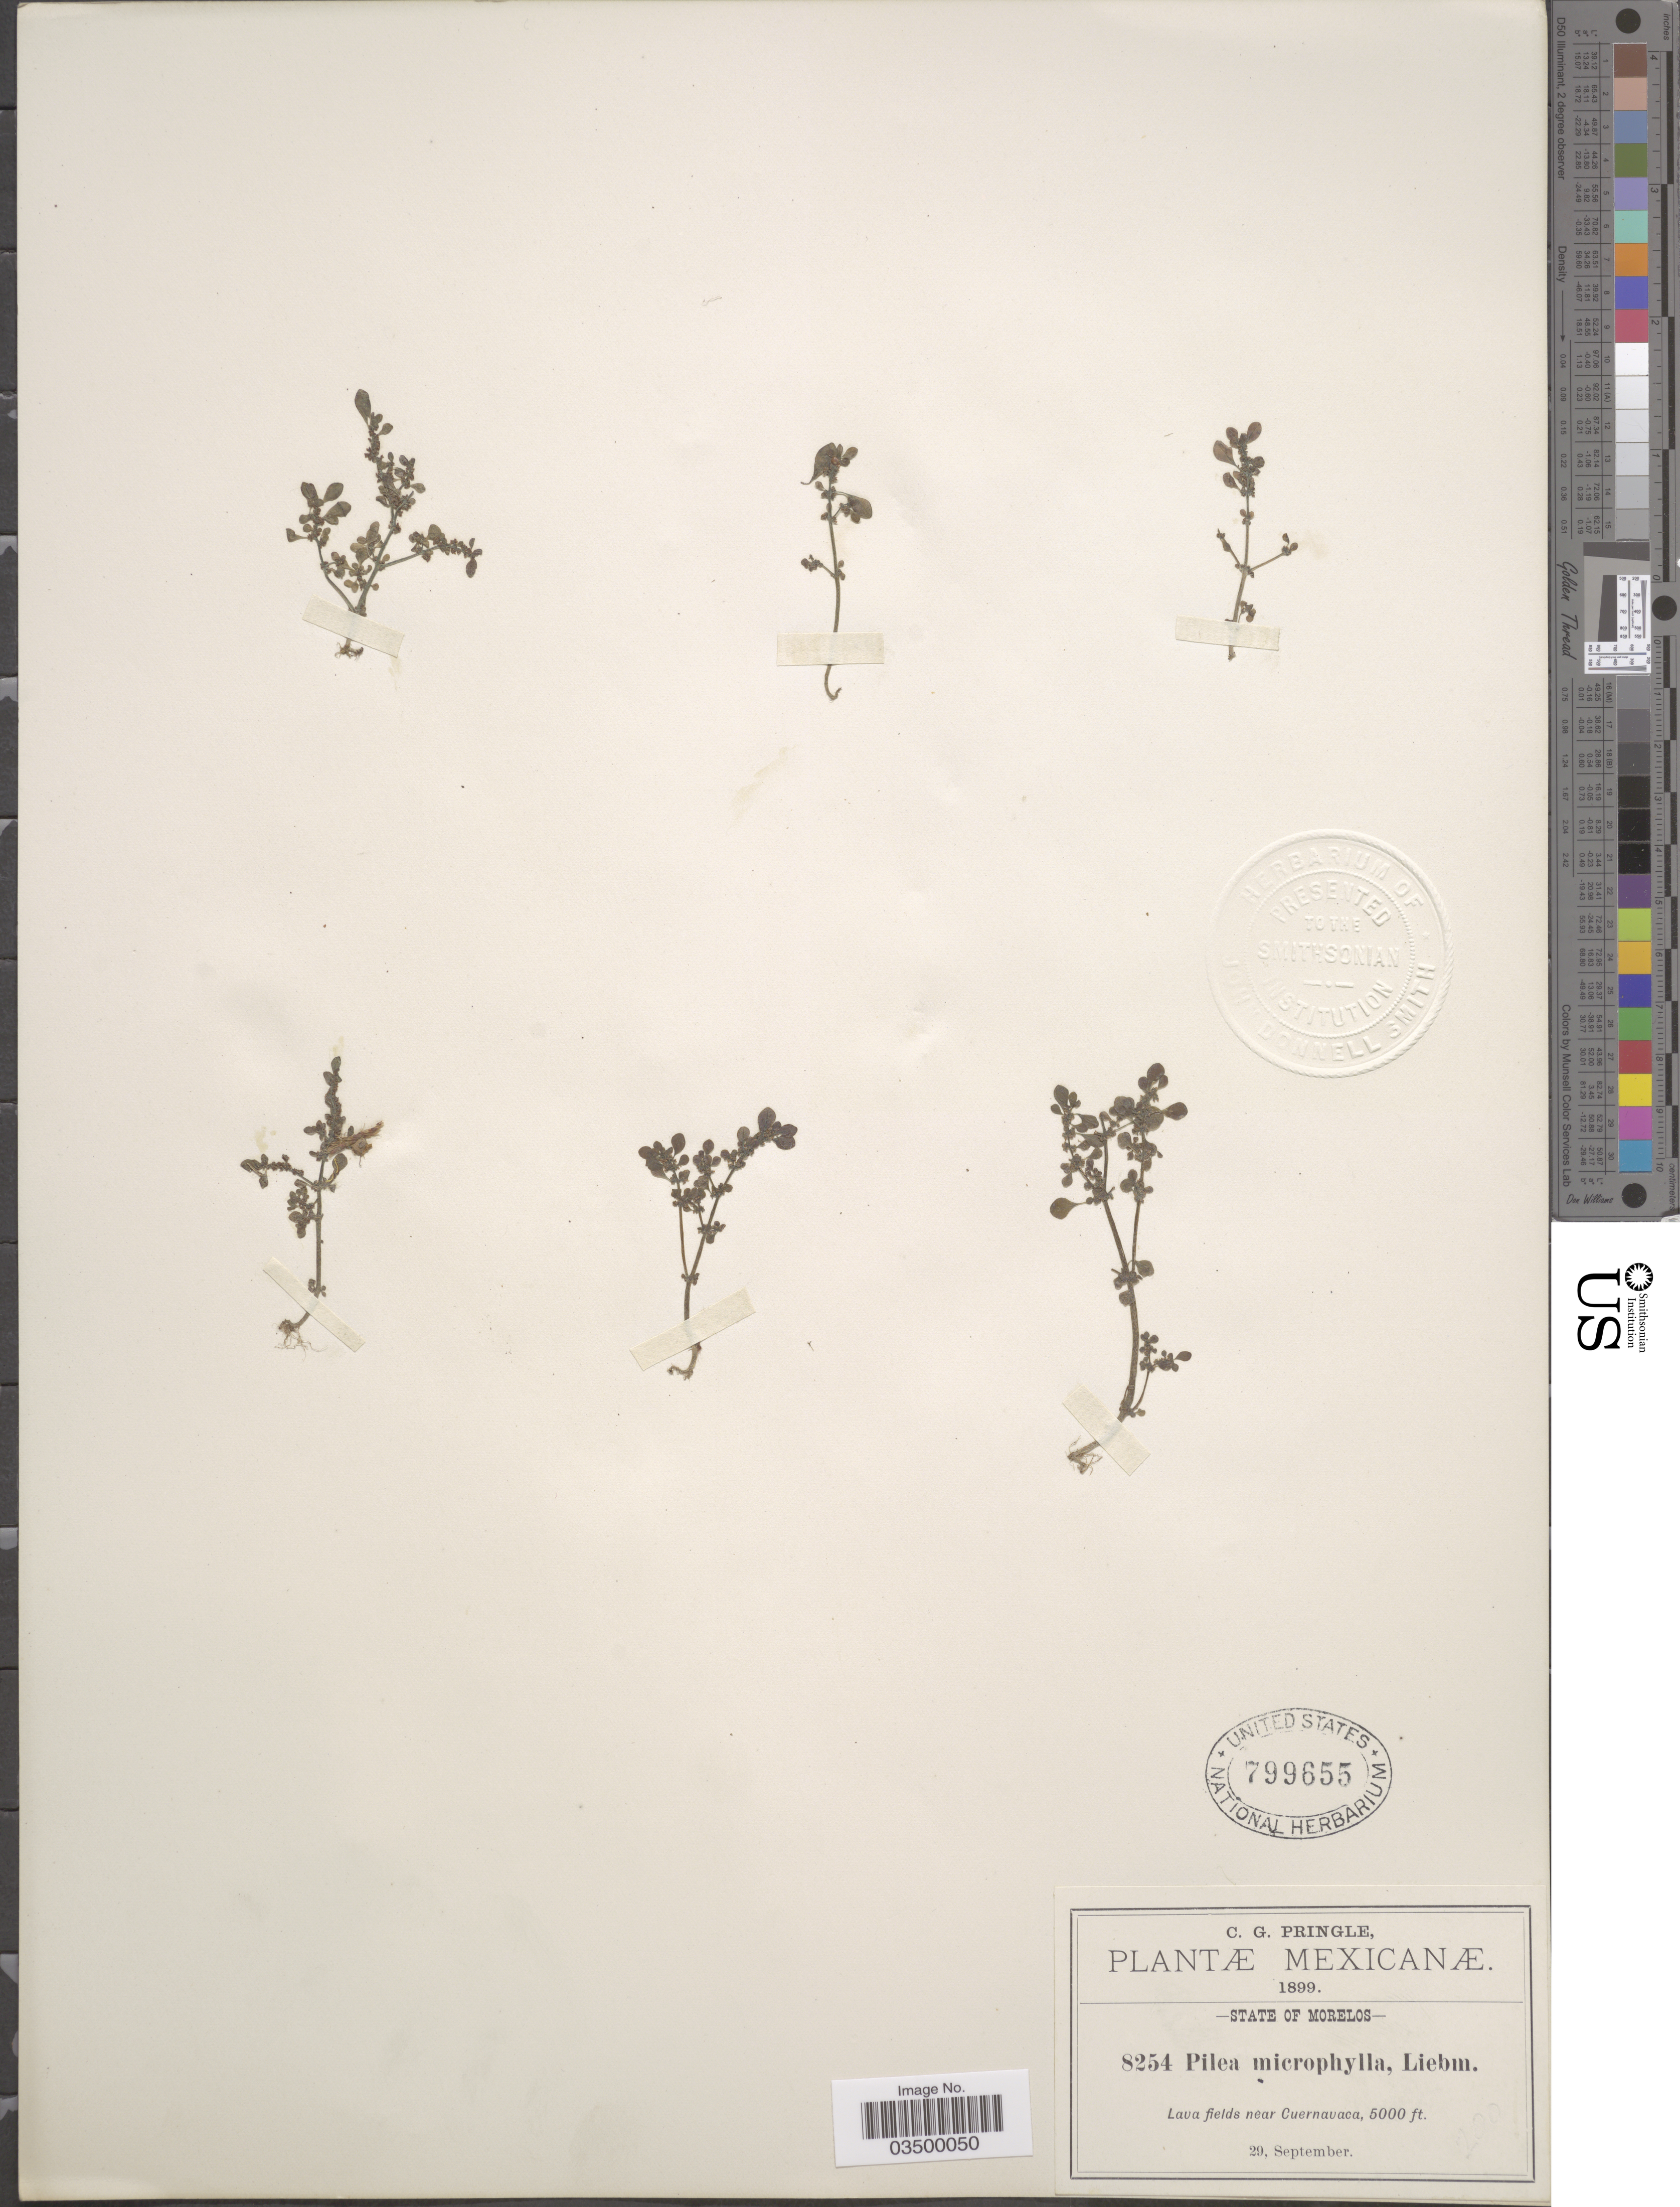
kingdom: Plantae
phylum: Tracheophyta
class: Magnoliopsida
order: Rosales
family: Urticaceae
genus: Pilea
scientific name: Pilea microphylla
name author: (L.) Liebm.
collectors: C. G. Pringle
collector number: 8254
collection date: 1899-09-29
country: Mexico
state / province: Morelos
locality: Lava fields near Cuernavaca.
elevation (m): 1524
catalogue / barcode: US 799655